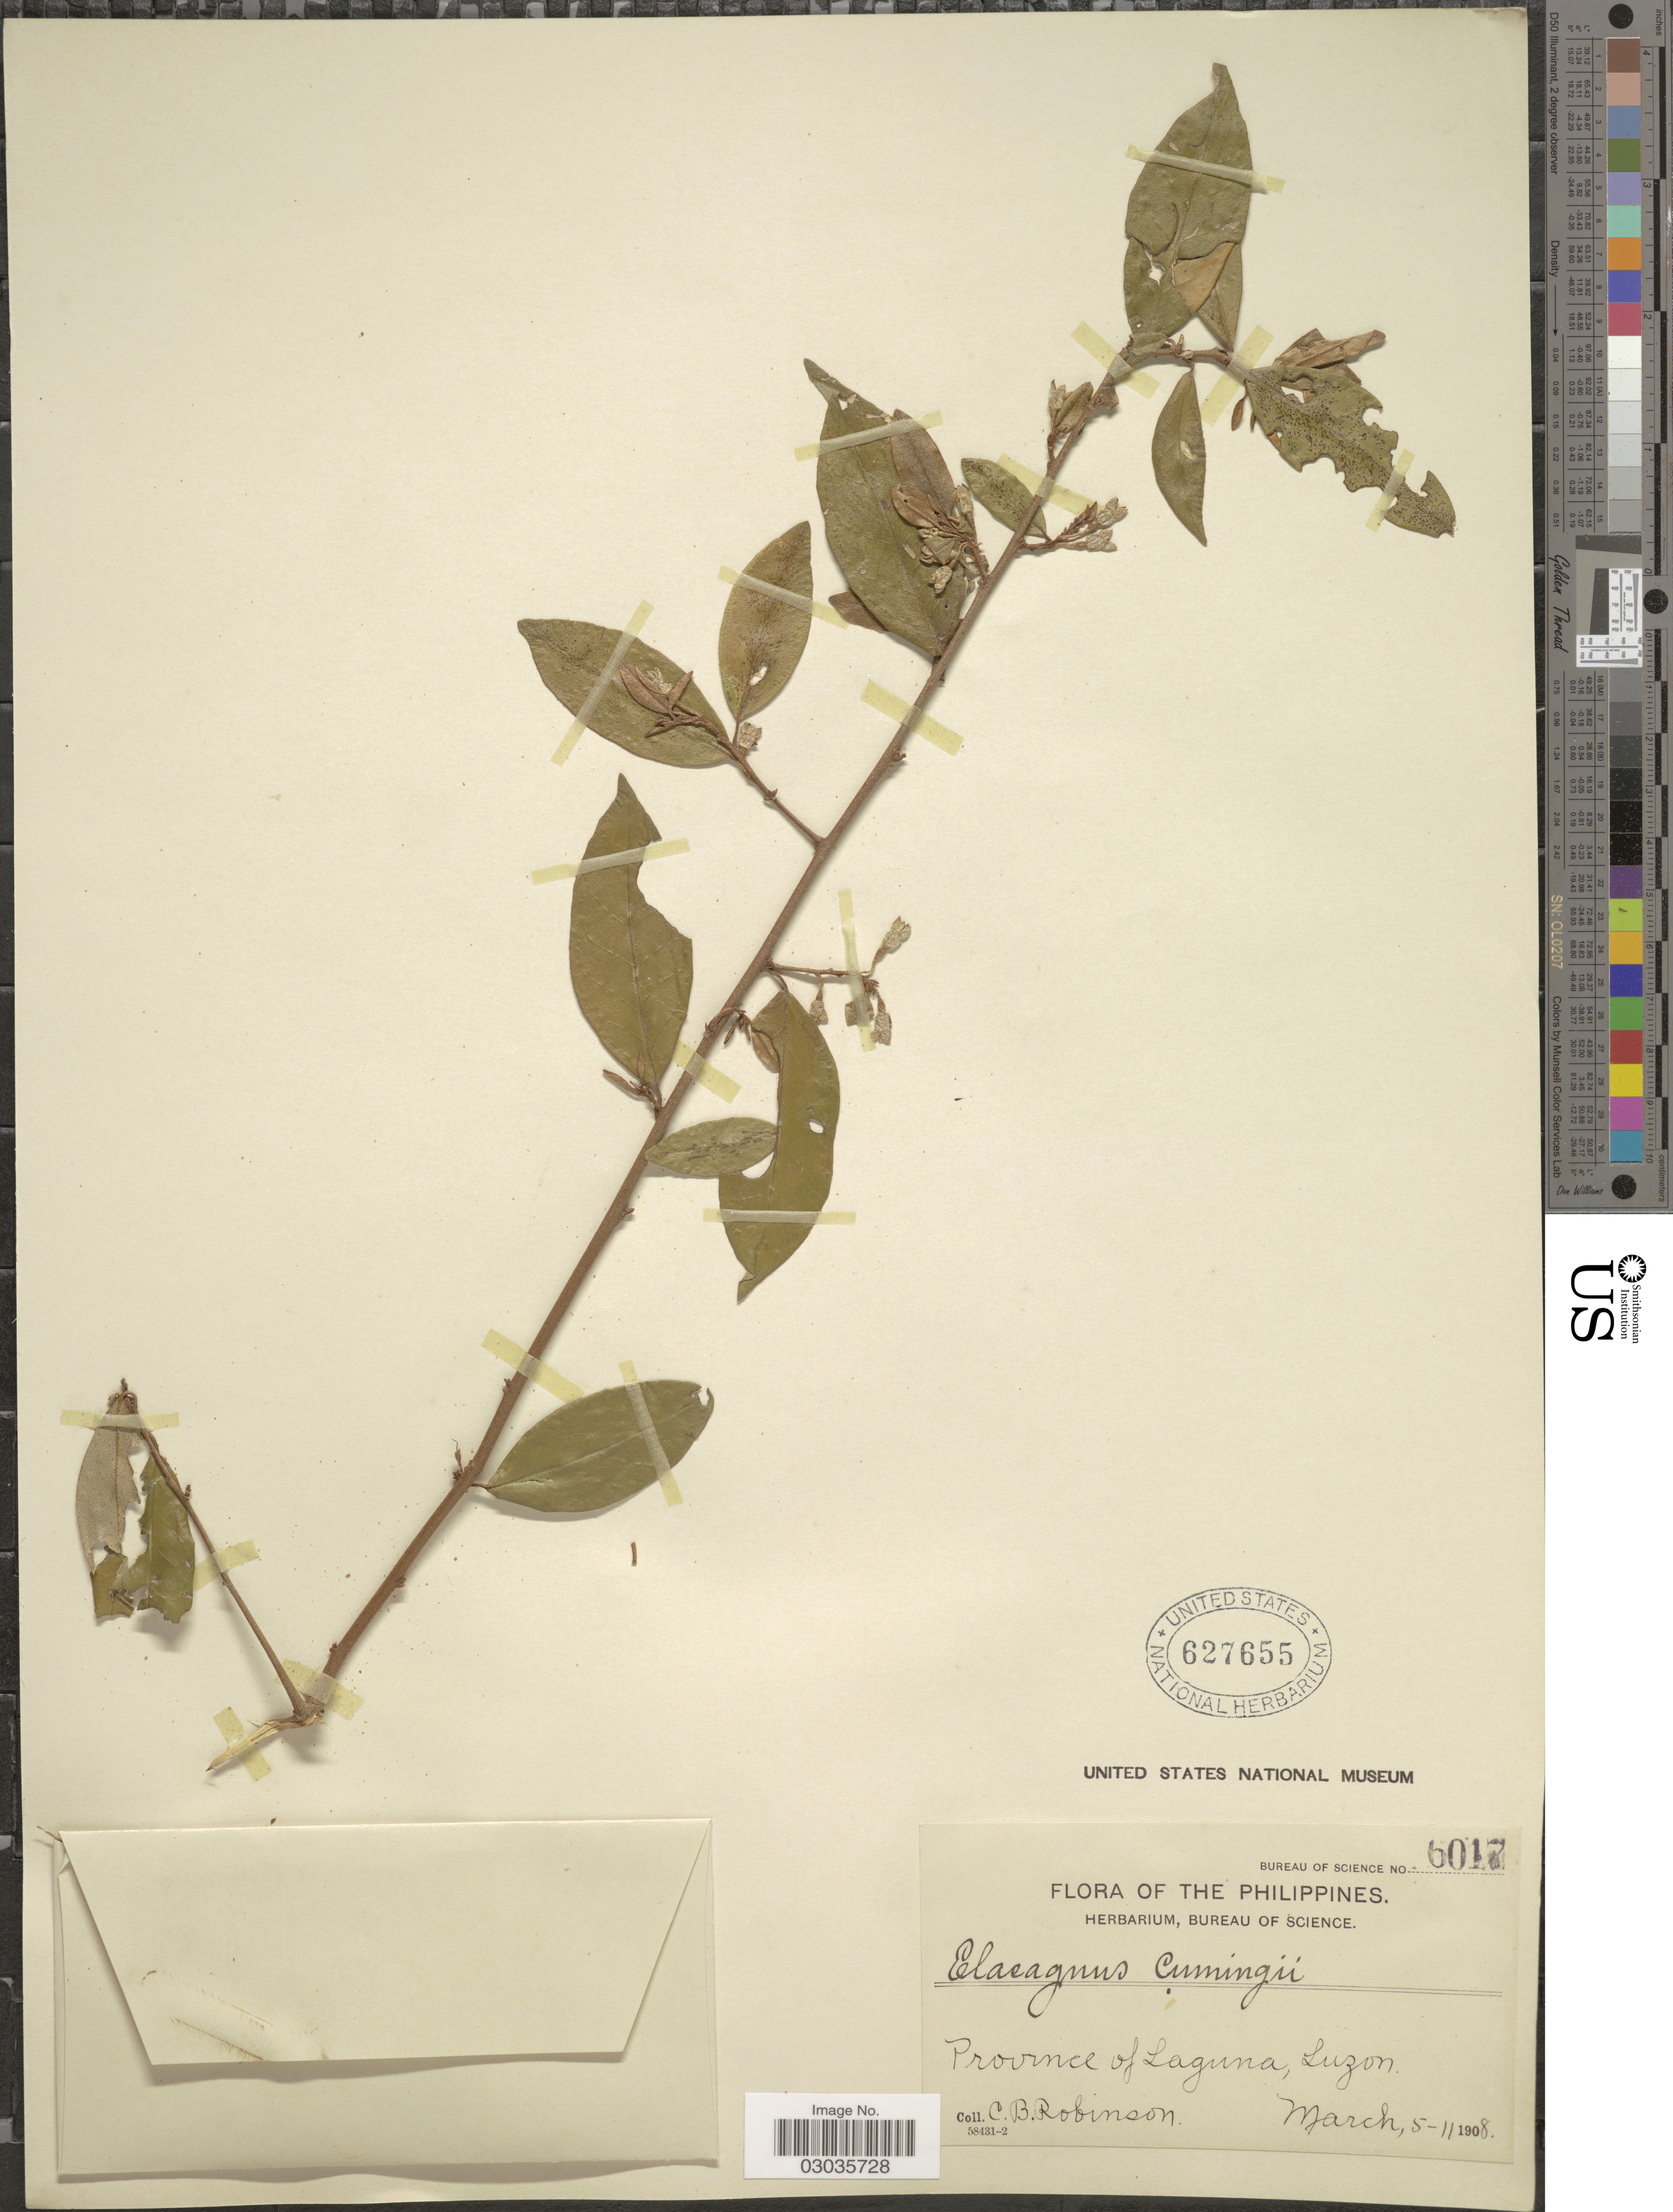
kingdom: Plantae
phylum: Tracheophyta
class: Magnoliopsida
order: Rosales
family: Elaeagnaceae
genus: Elaeagnus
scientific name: Elaeagnus triflora var. triflora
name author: Roxb.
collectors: C. Robinson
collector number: Bureau of Science 6017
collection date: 1908-03-05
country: Philippines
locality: Province of Laguna, Luzon.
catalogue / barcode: US 627655